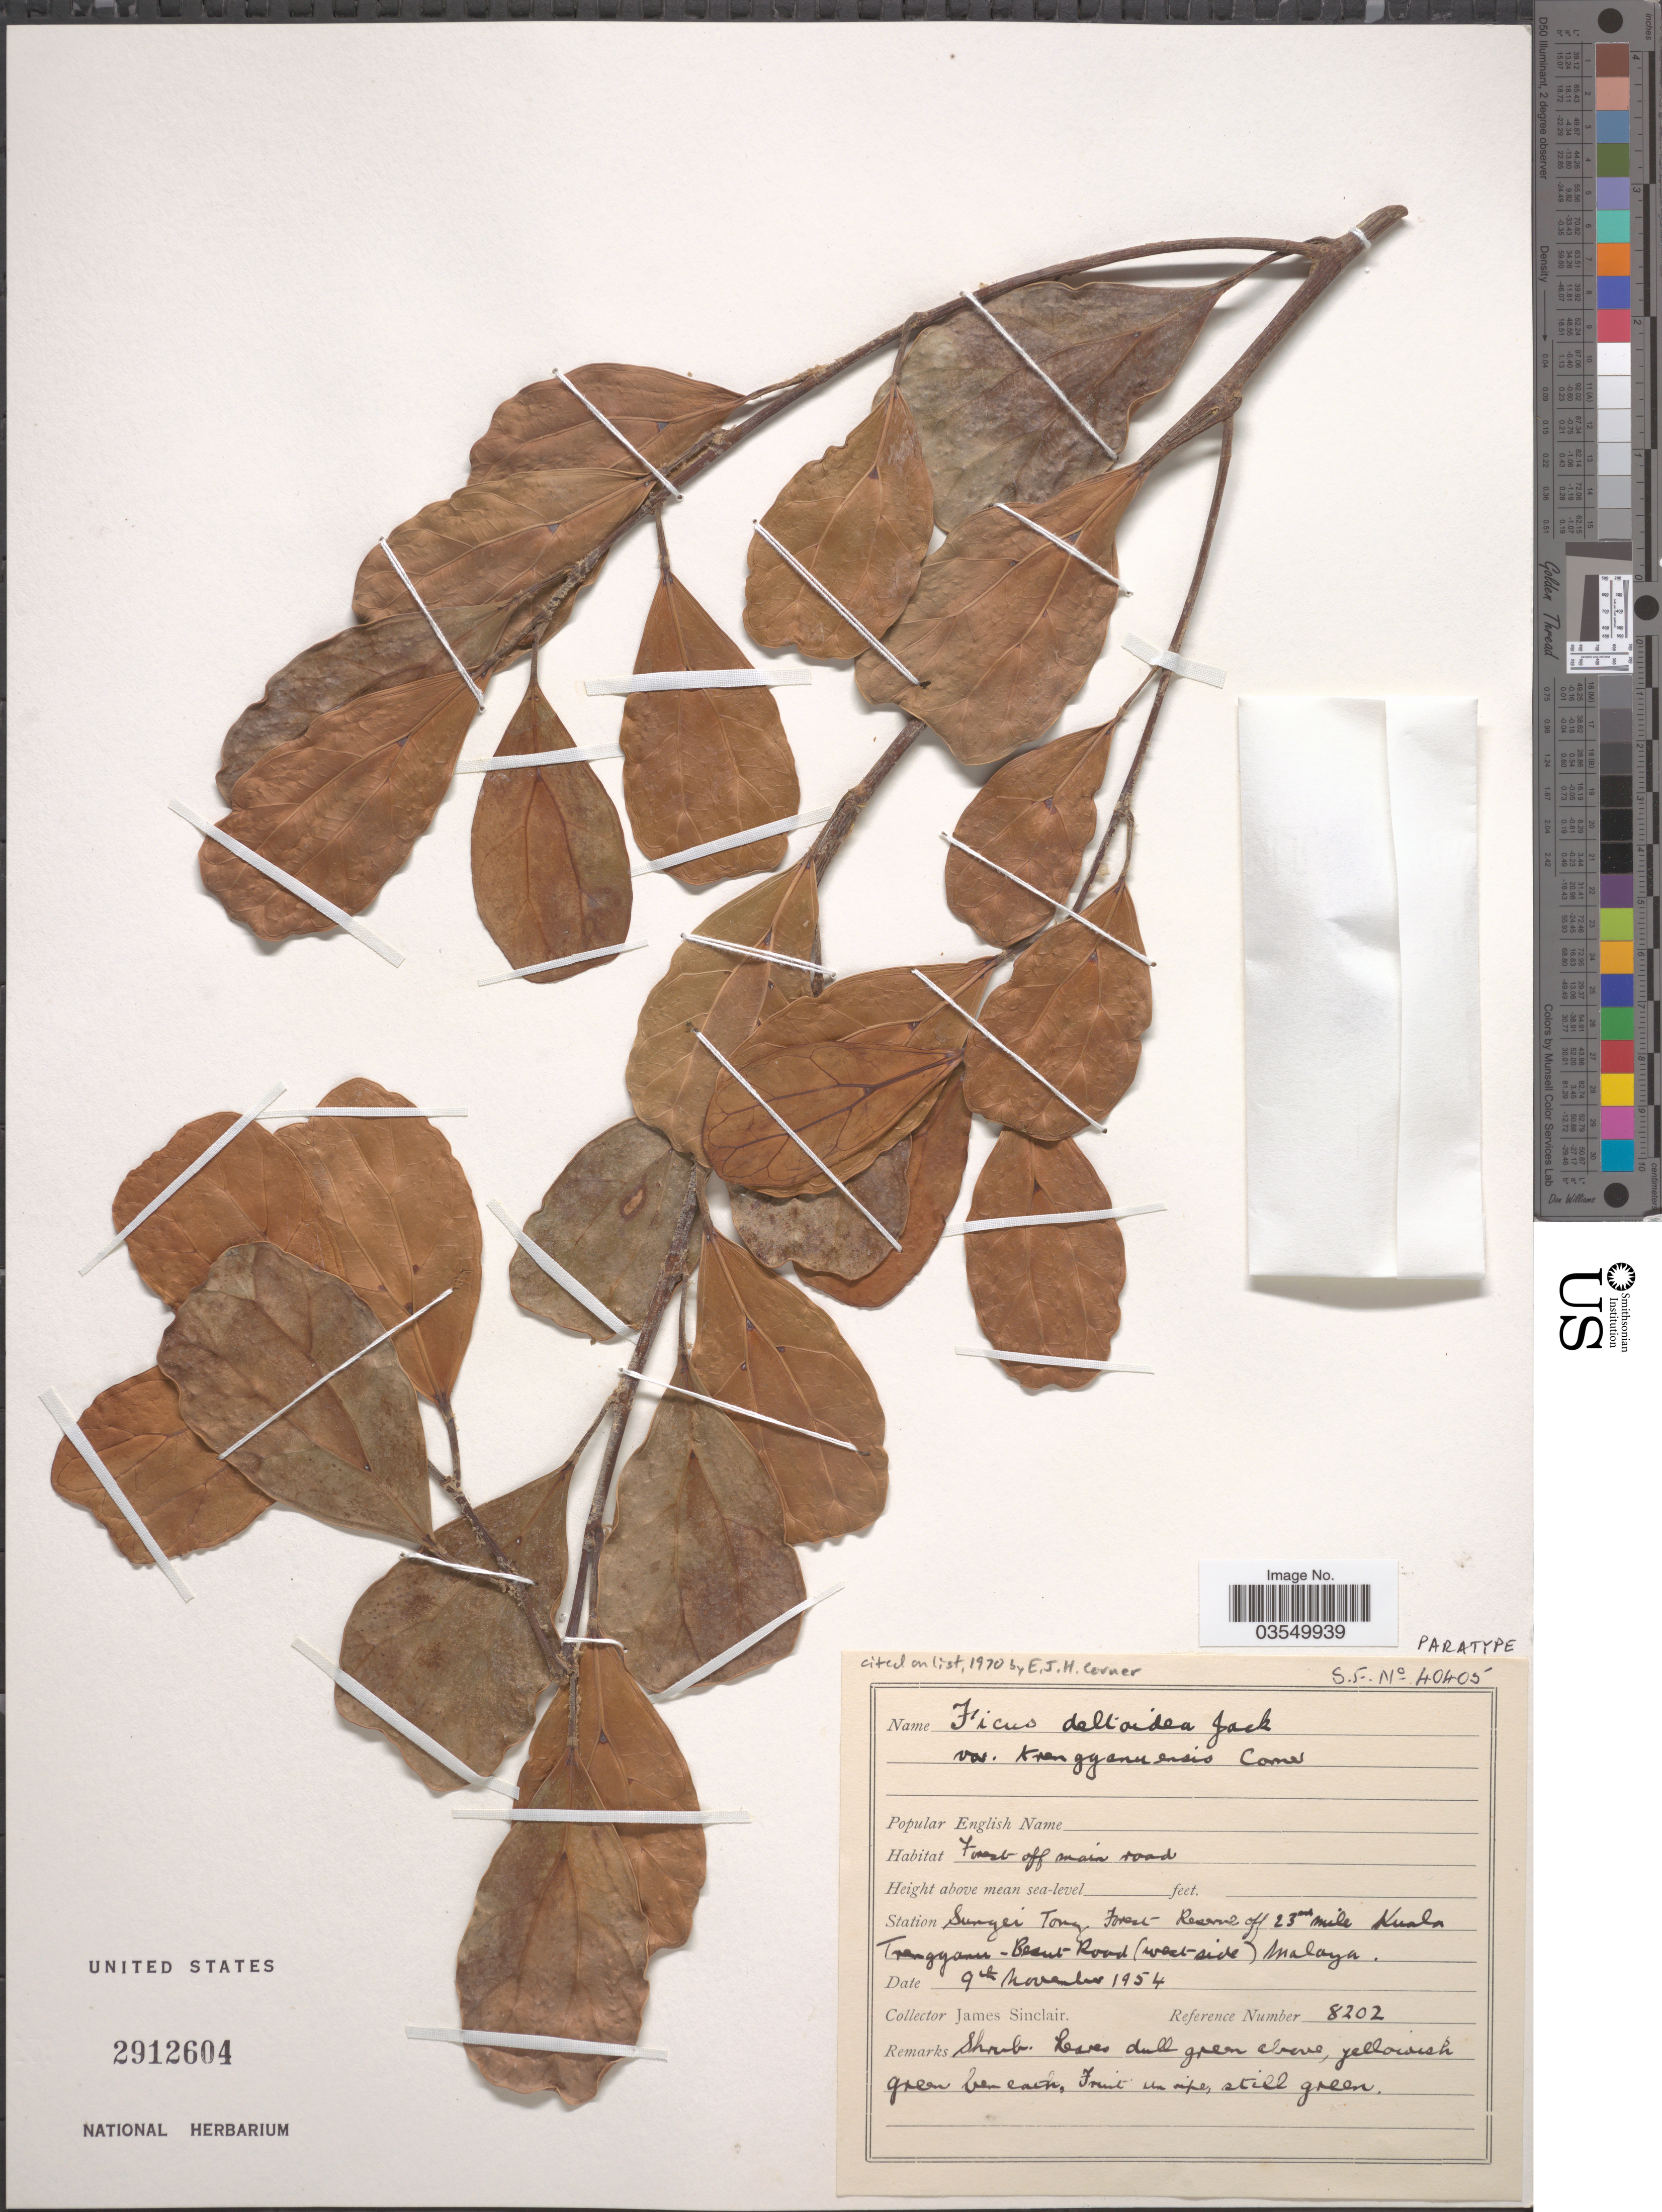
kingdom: Plantae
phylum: Tracheophyta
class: Magnoliopsida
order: Rosales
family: Moraceae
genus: Ficus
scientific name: Ficus deltoidea var. trengganuensis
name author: Corner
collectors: J. Sinclair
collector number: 8202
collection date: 1954-11-09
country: Malaysia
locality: Station Sungei Tong. Forest-Reserve off 23 mile Kuala Trengganu-Besut Road (west side) Malaya.*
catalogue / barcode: US 2912604